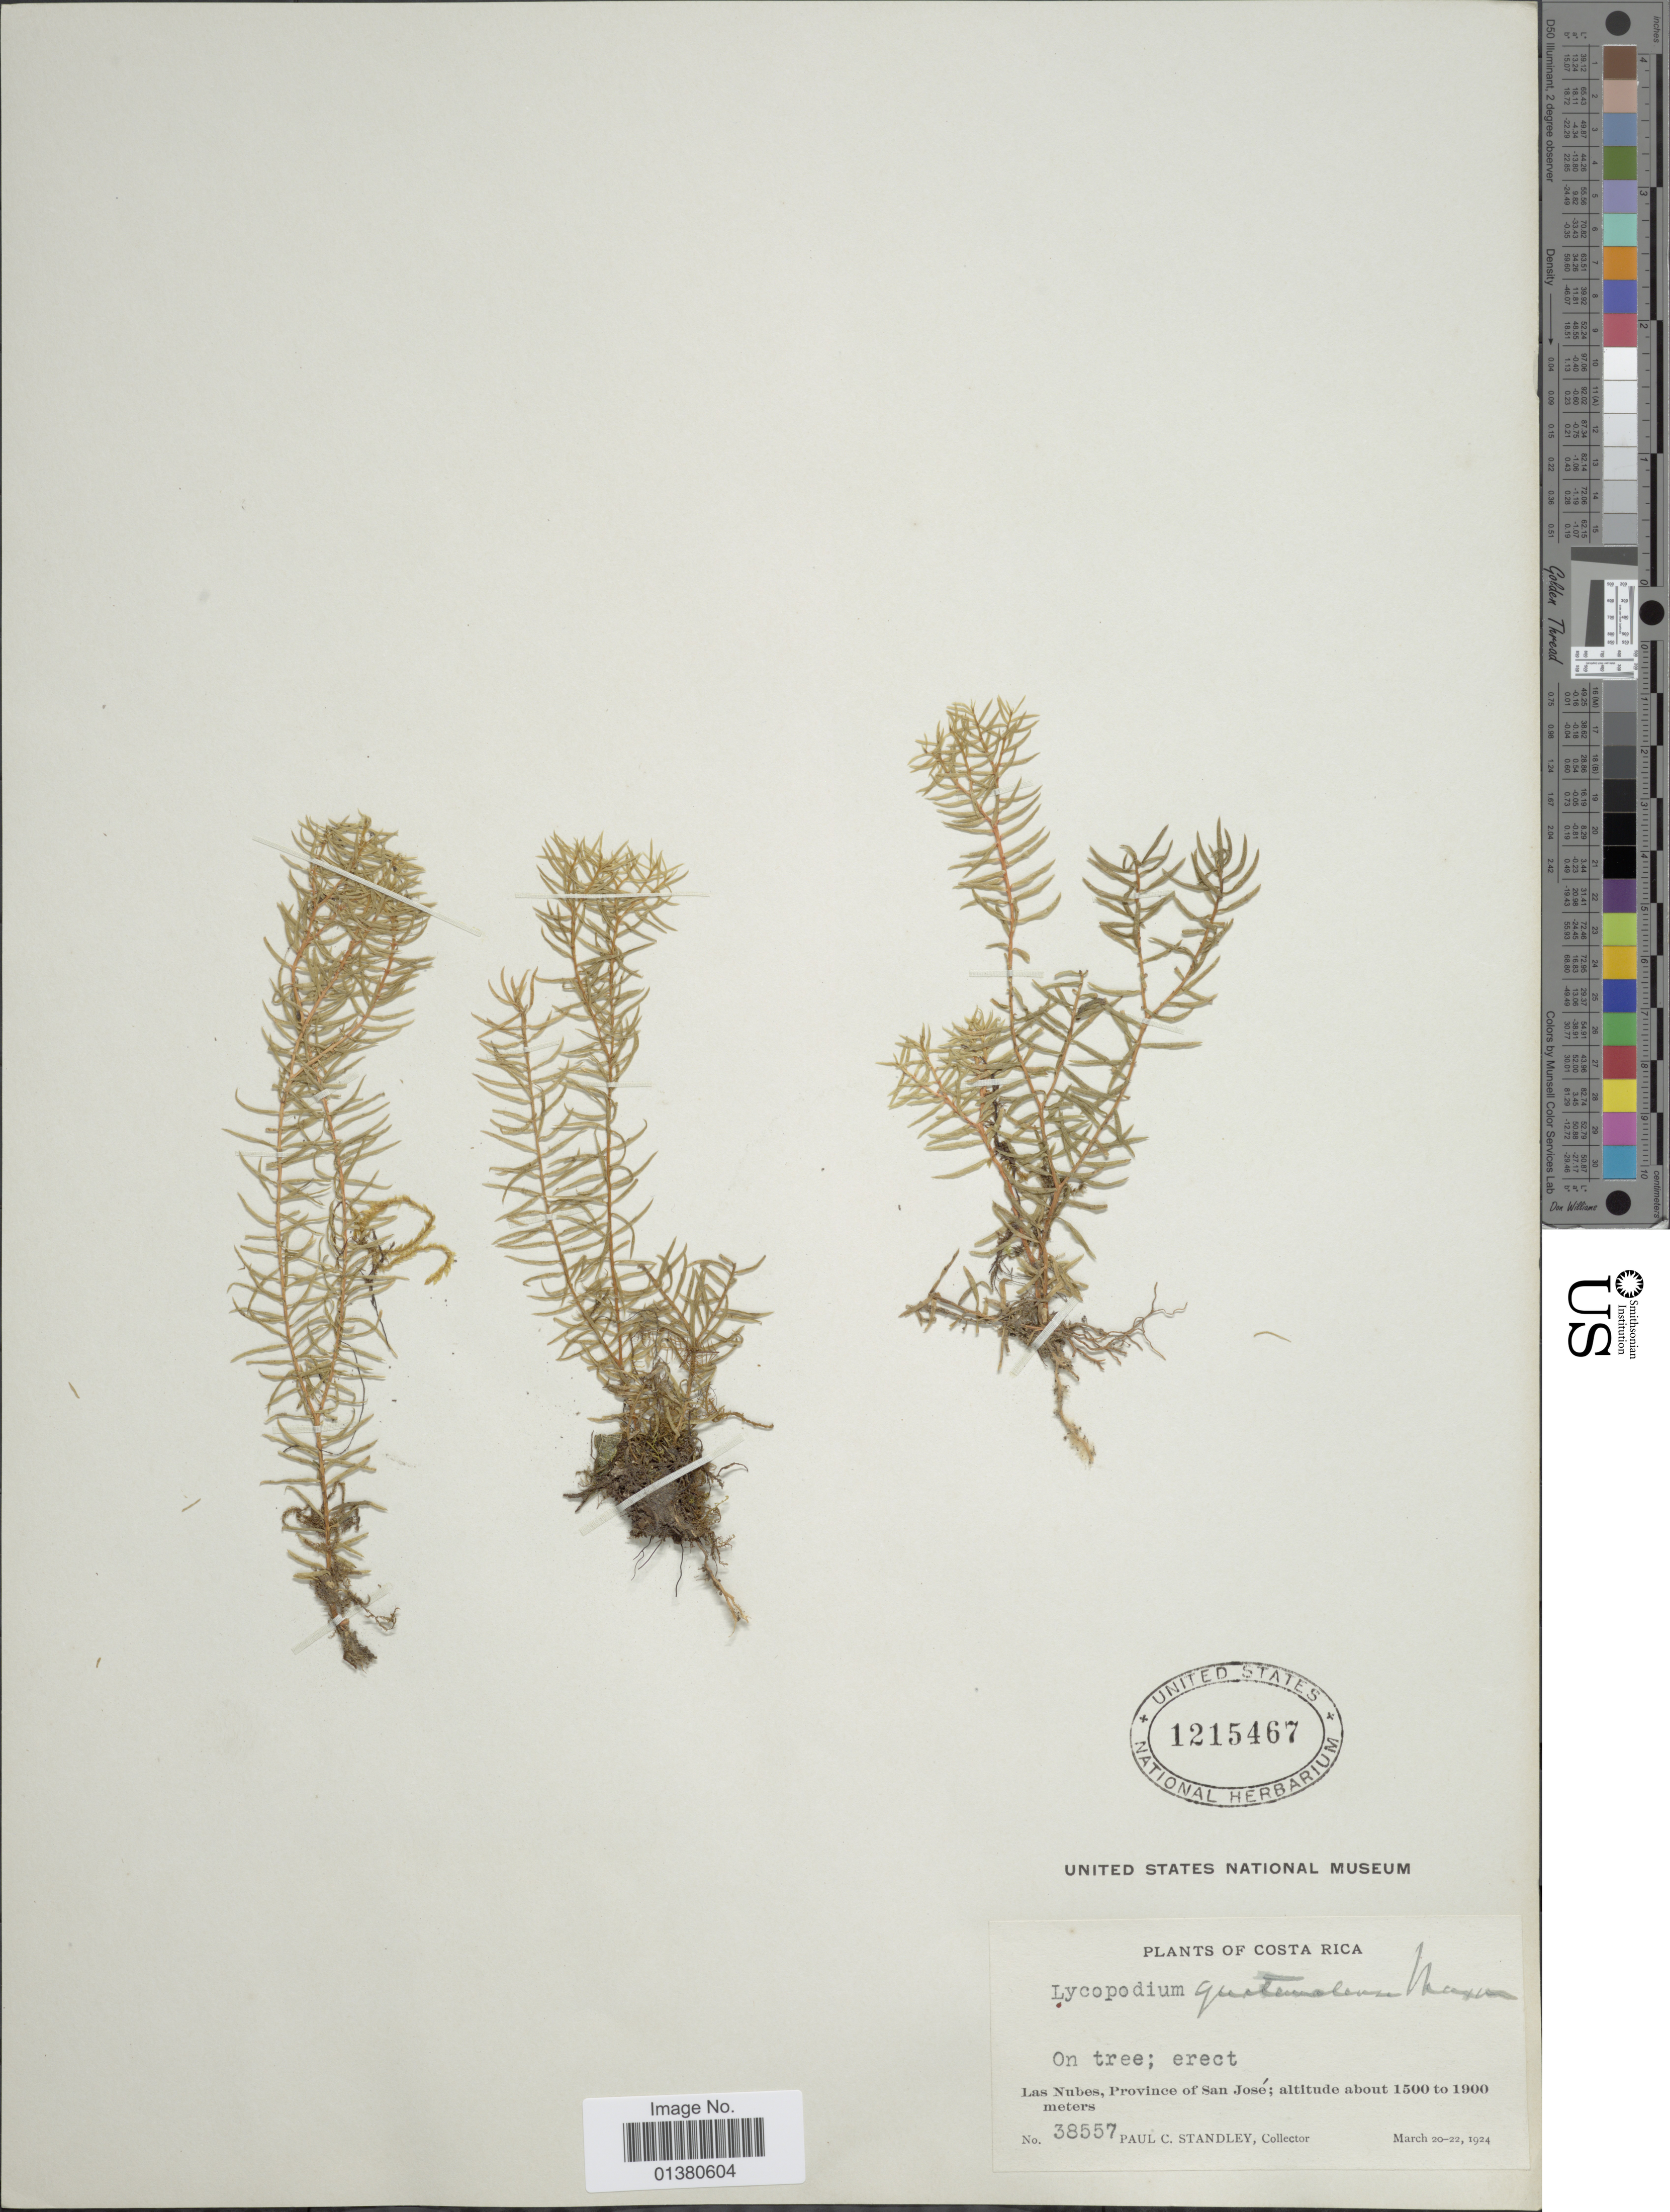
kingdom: Plantae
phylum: Tracheophyta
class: Lycopodiopsida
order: Lycopodiales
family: Lycopodiaceae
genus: Phlegmariurus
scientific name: Phlegmariurus capillaris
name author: (Sodiro) B. Øllg.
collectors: P. C. Standley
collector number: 38557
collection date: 1924-03-20/1924-03-22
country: Costa Rica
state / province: San José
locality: Las Nubes, province of San José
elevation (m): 1500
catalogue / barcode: US 1215467